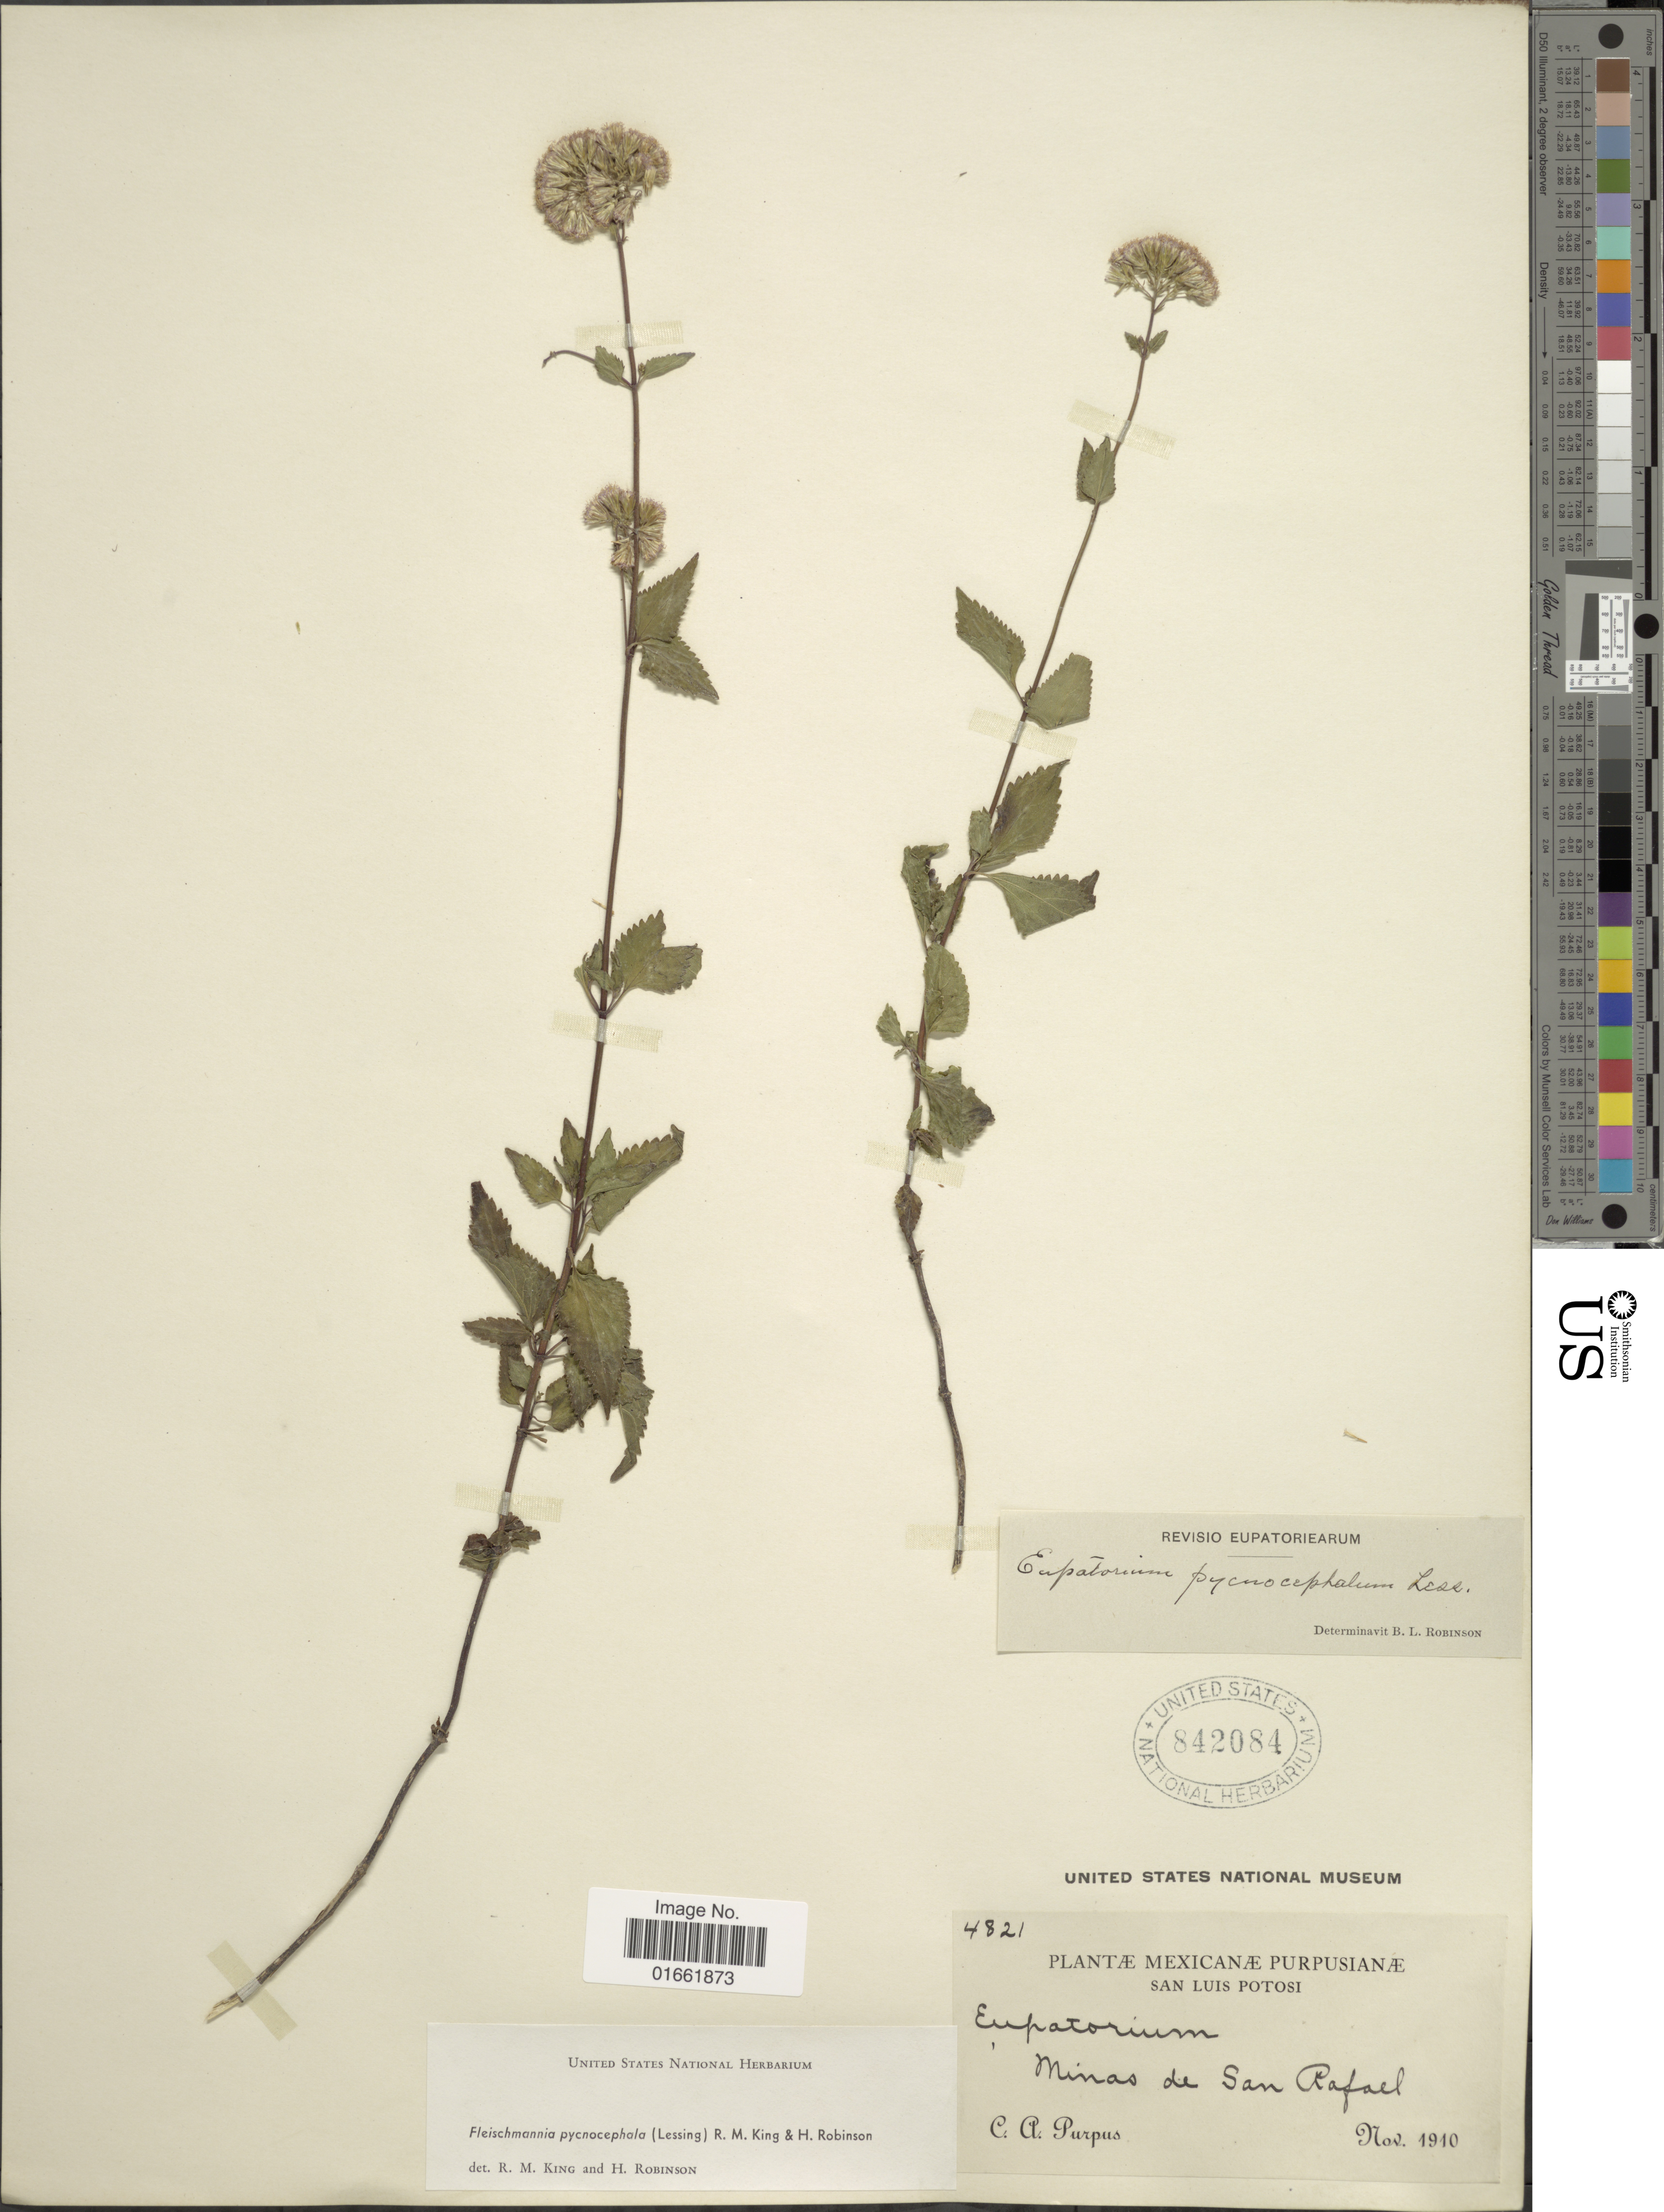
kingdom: Plantae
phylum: Tracheophyta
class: Magnoliopsida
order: Asterales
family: Asteraceae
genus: Fleischmannia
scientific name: Fleischmannia pycnocephala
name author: (Less.) R.M. King & H. Rob.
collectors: C. A. Purpus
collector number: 4821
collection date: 1910-11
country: Mexico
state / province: San Luis Potosí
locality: San Luis Potosi. Minas de San Rafael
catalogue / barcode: US 842084